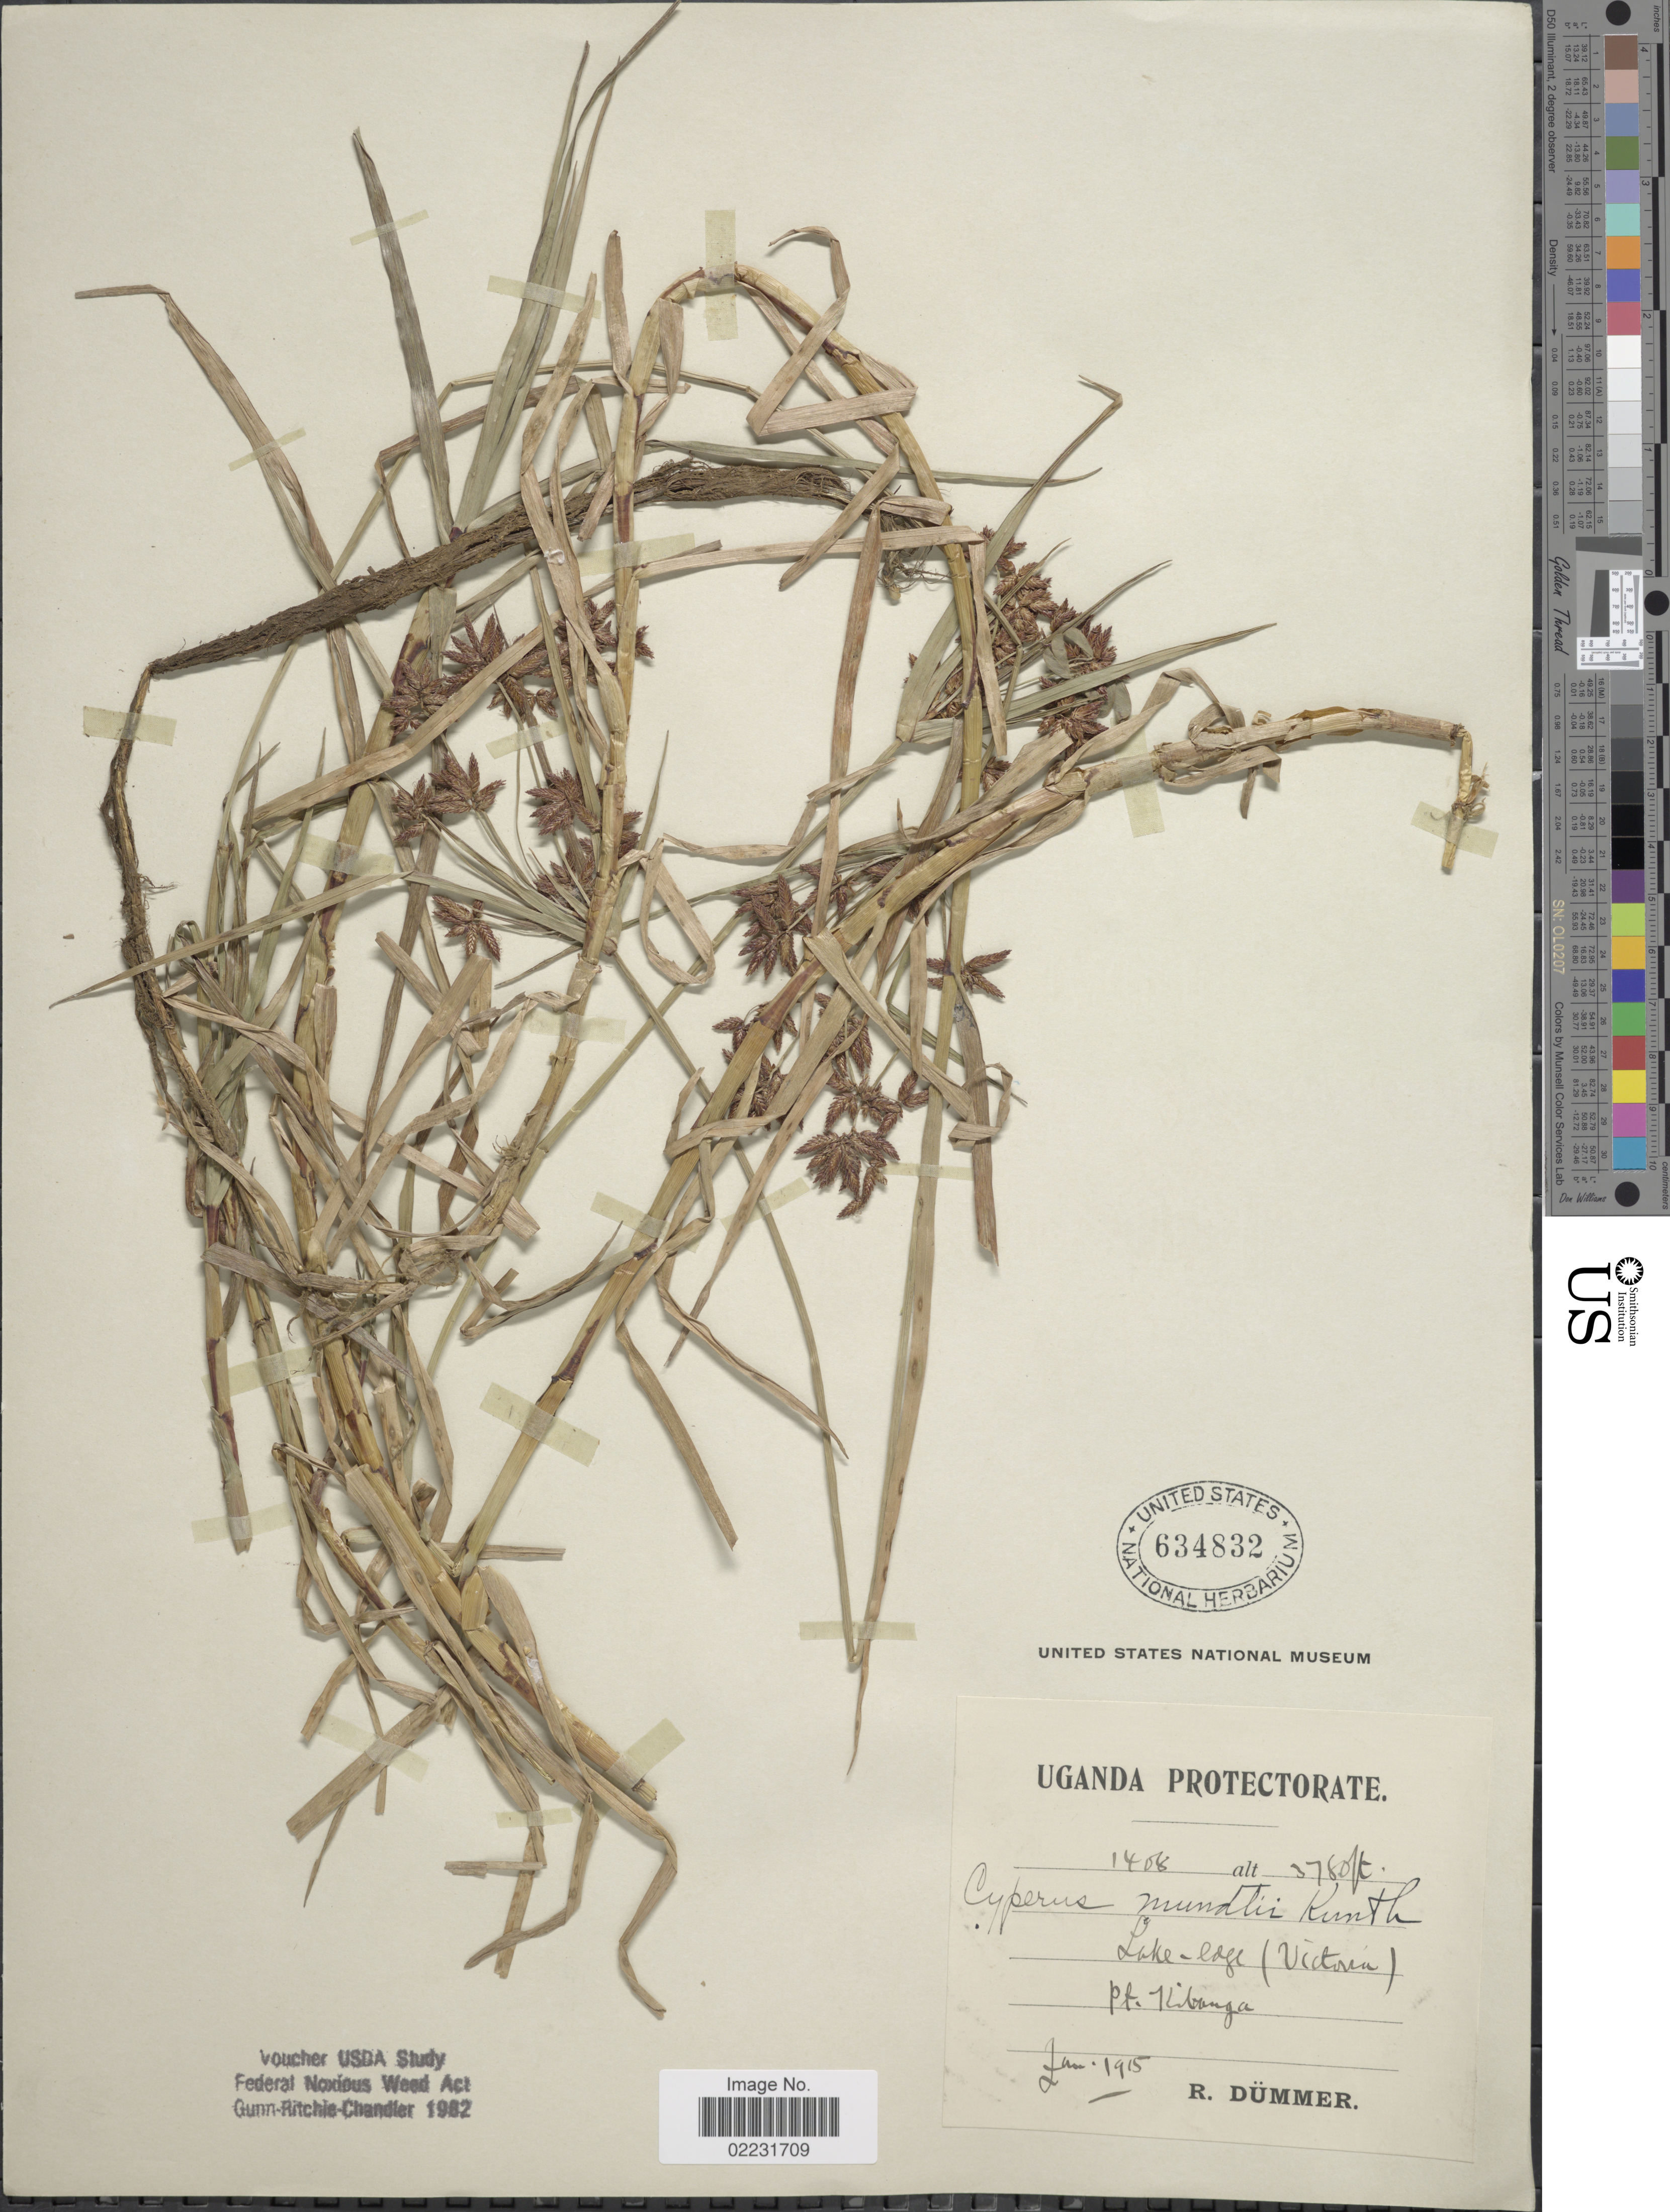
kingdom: Plantae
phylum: Tracheophyta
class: Liliopsida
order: Poales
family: Cyperaceae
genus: Cyperus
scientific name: Cyperus mundtii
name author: (Nees) Kunth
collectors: R. A. Dümmer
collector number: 1408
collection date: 1915-01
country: Uganda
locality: Uganda Protectorate, Lake-edge (Victoria), Pt. Kibanga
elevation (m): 1152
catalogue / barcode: US 634832